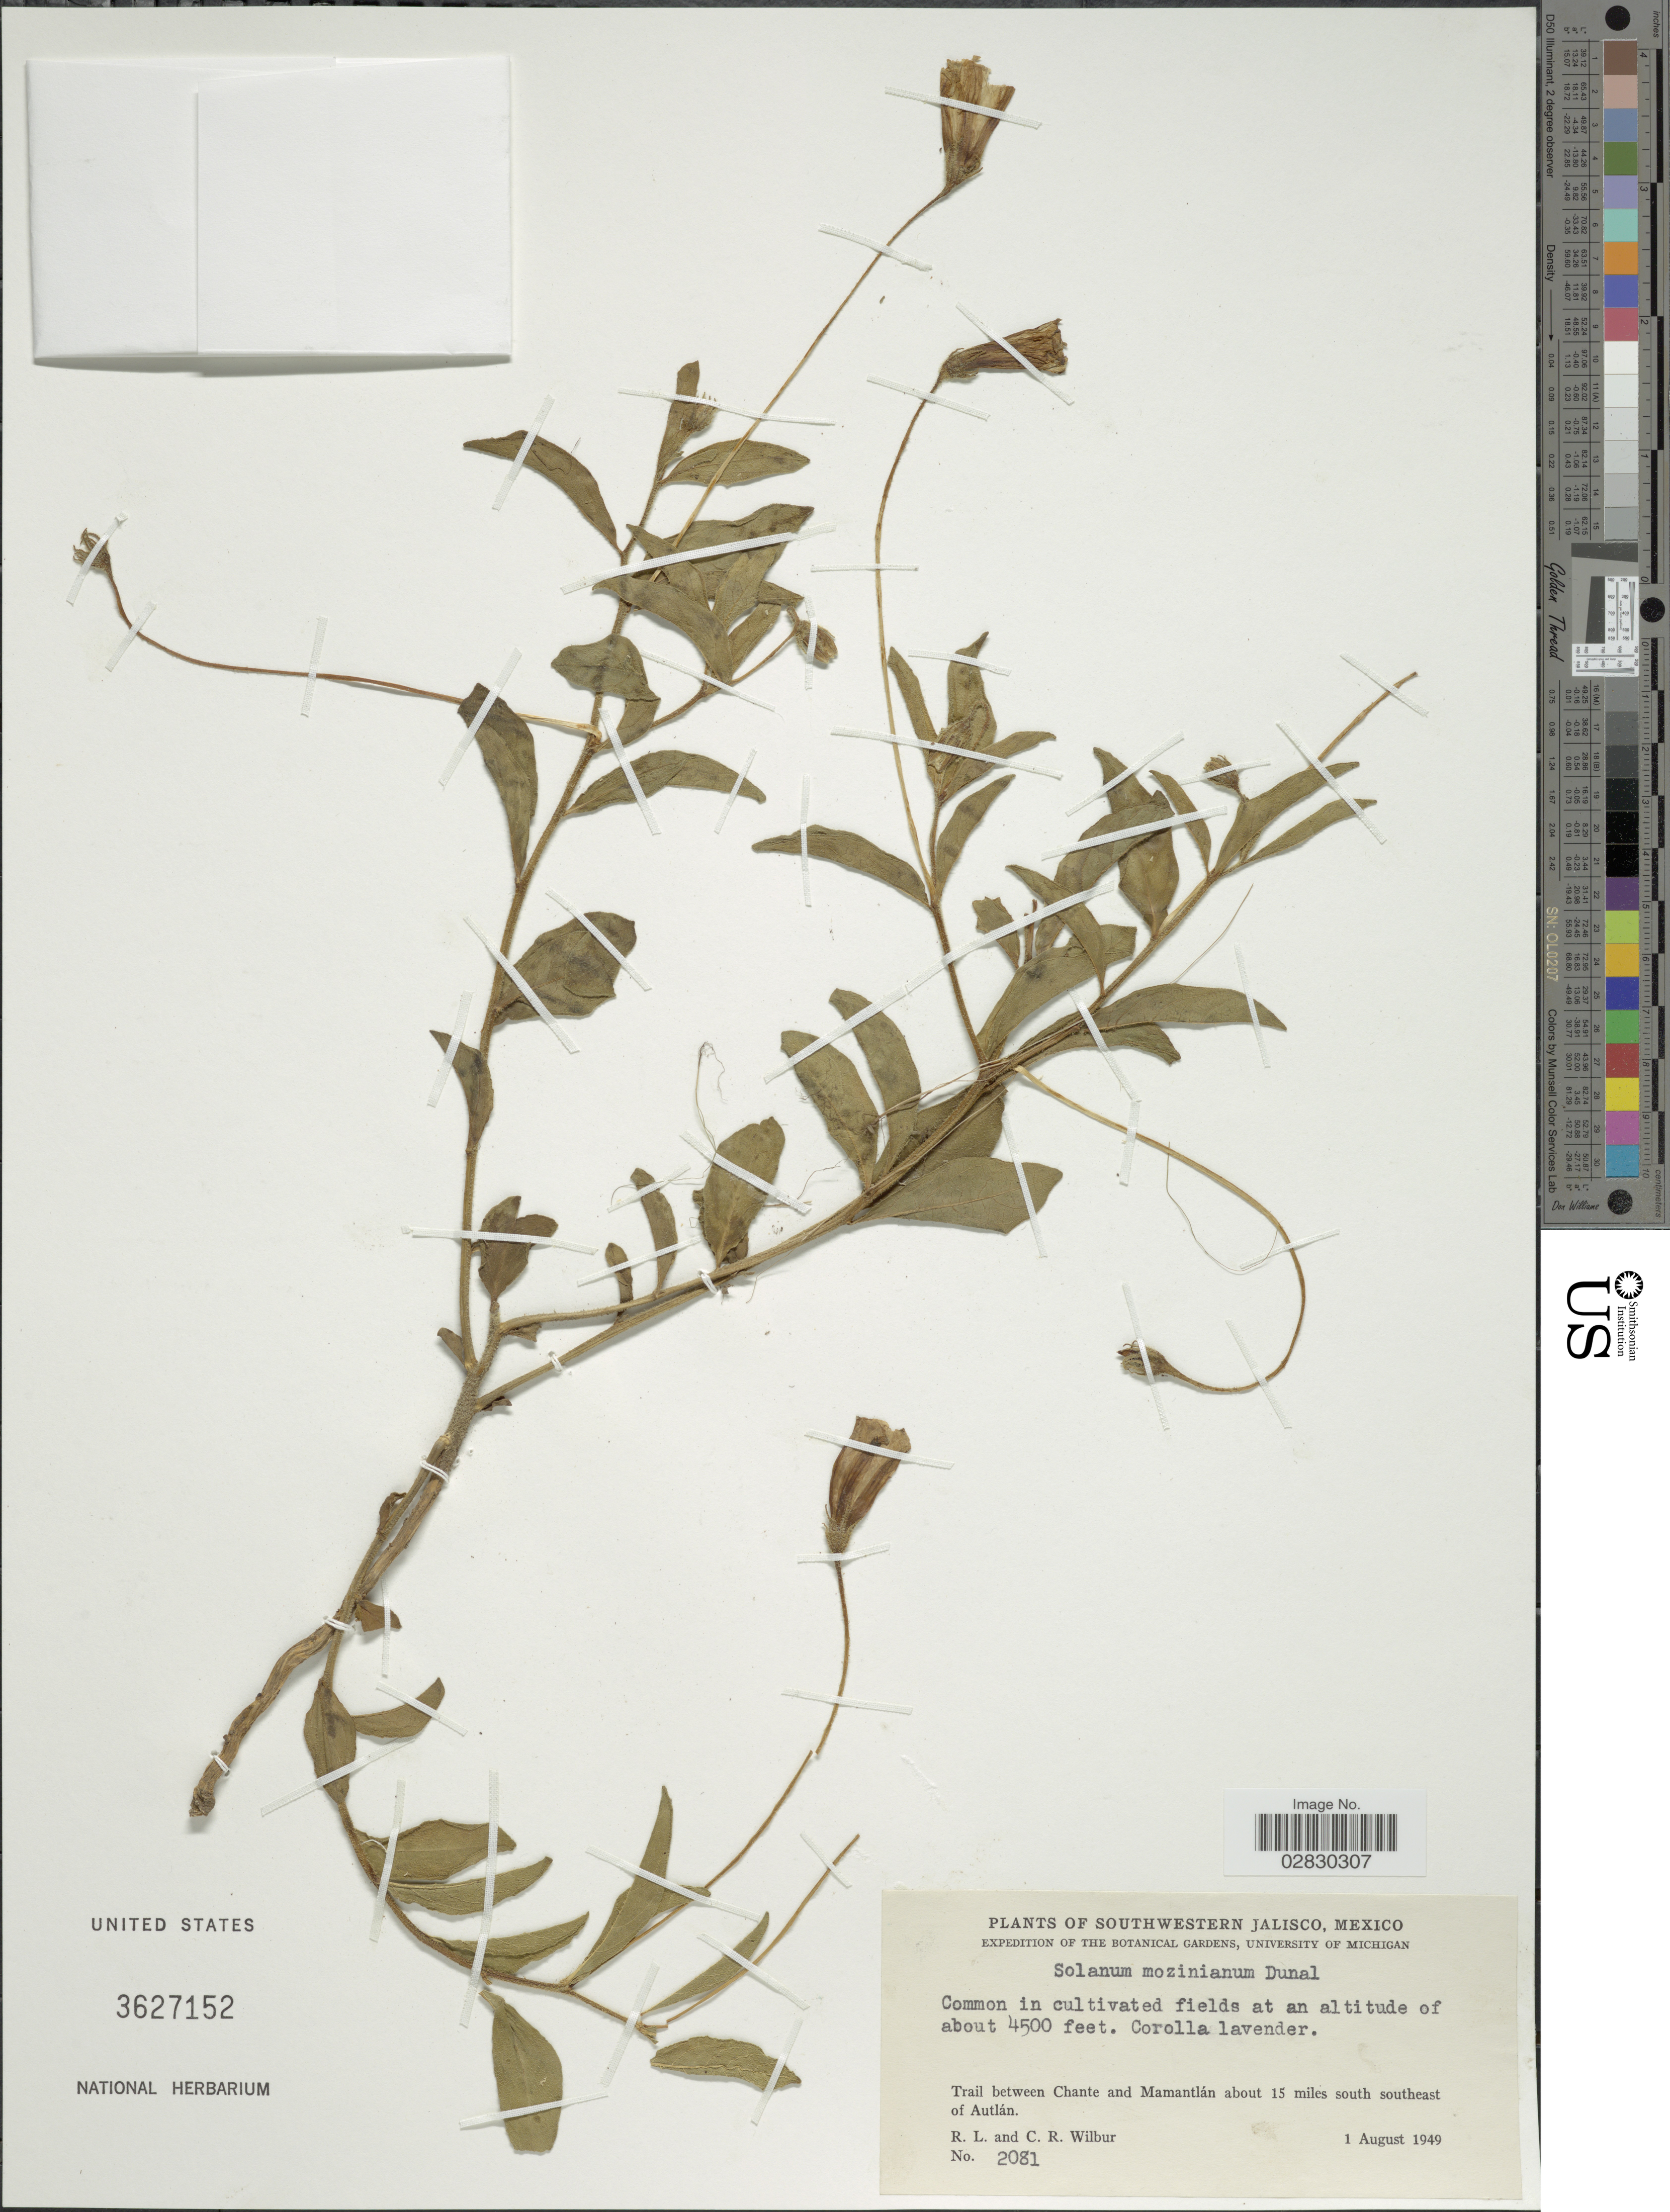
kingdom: Plantae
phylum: Tracheophyta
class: Magnoliopsida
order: Solanales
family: Solanaceae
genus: Solanum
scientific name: Solanum mozinianum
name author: Dunal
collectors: R. L. Wilbur & C. Wilbur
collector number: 2081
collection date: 1949-08-01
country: Mexico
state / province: Jalisco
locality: Southwestern Jalisco. Trail between Chante and Mamantlán about 15 miles south southeast of Autlán.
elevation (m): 1372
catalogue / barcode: US 3627152